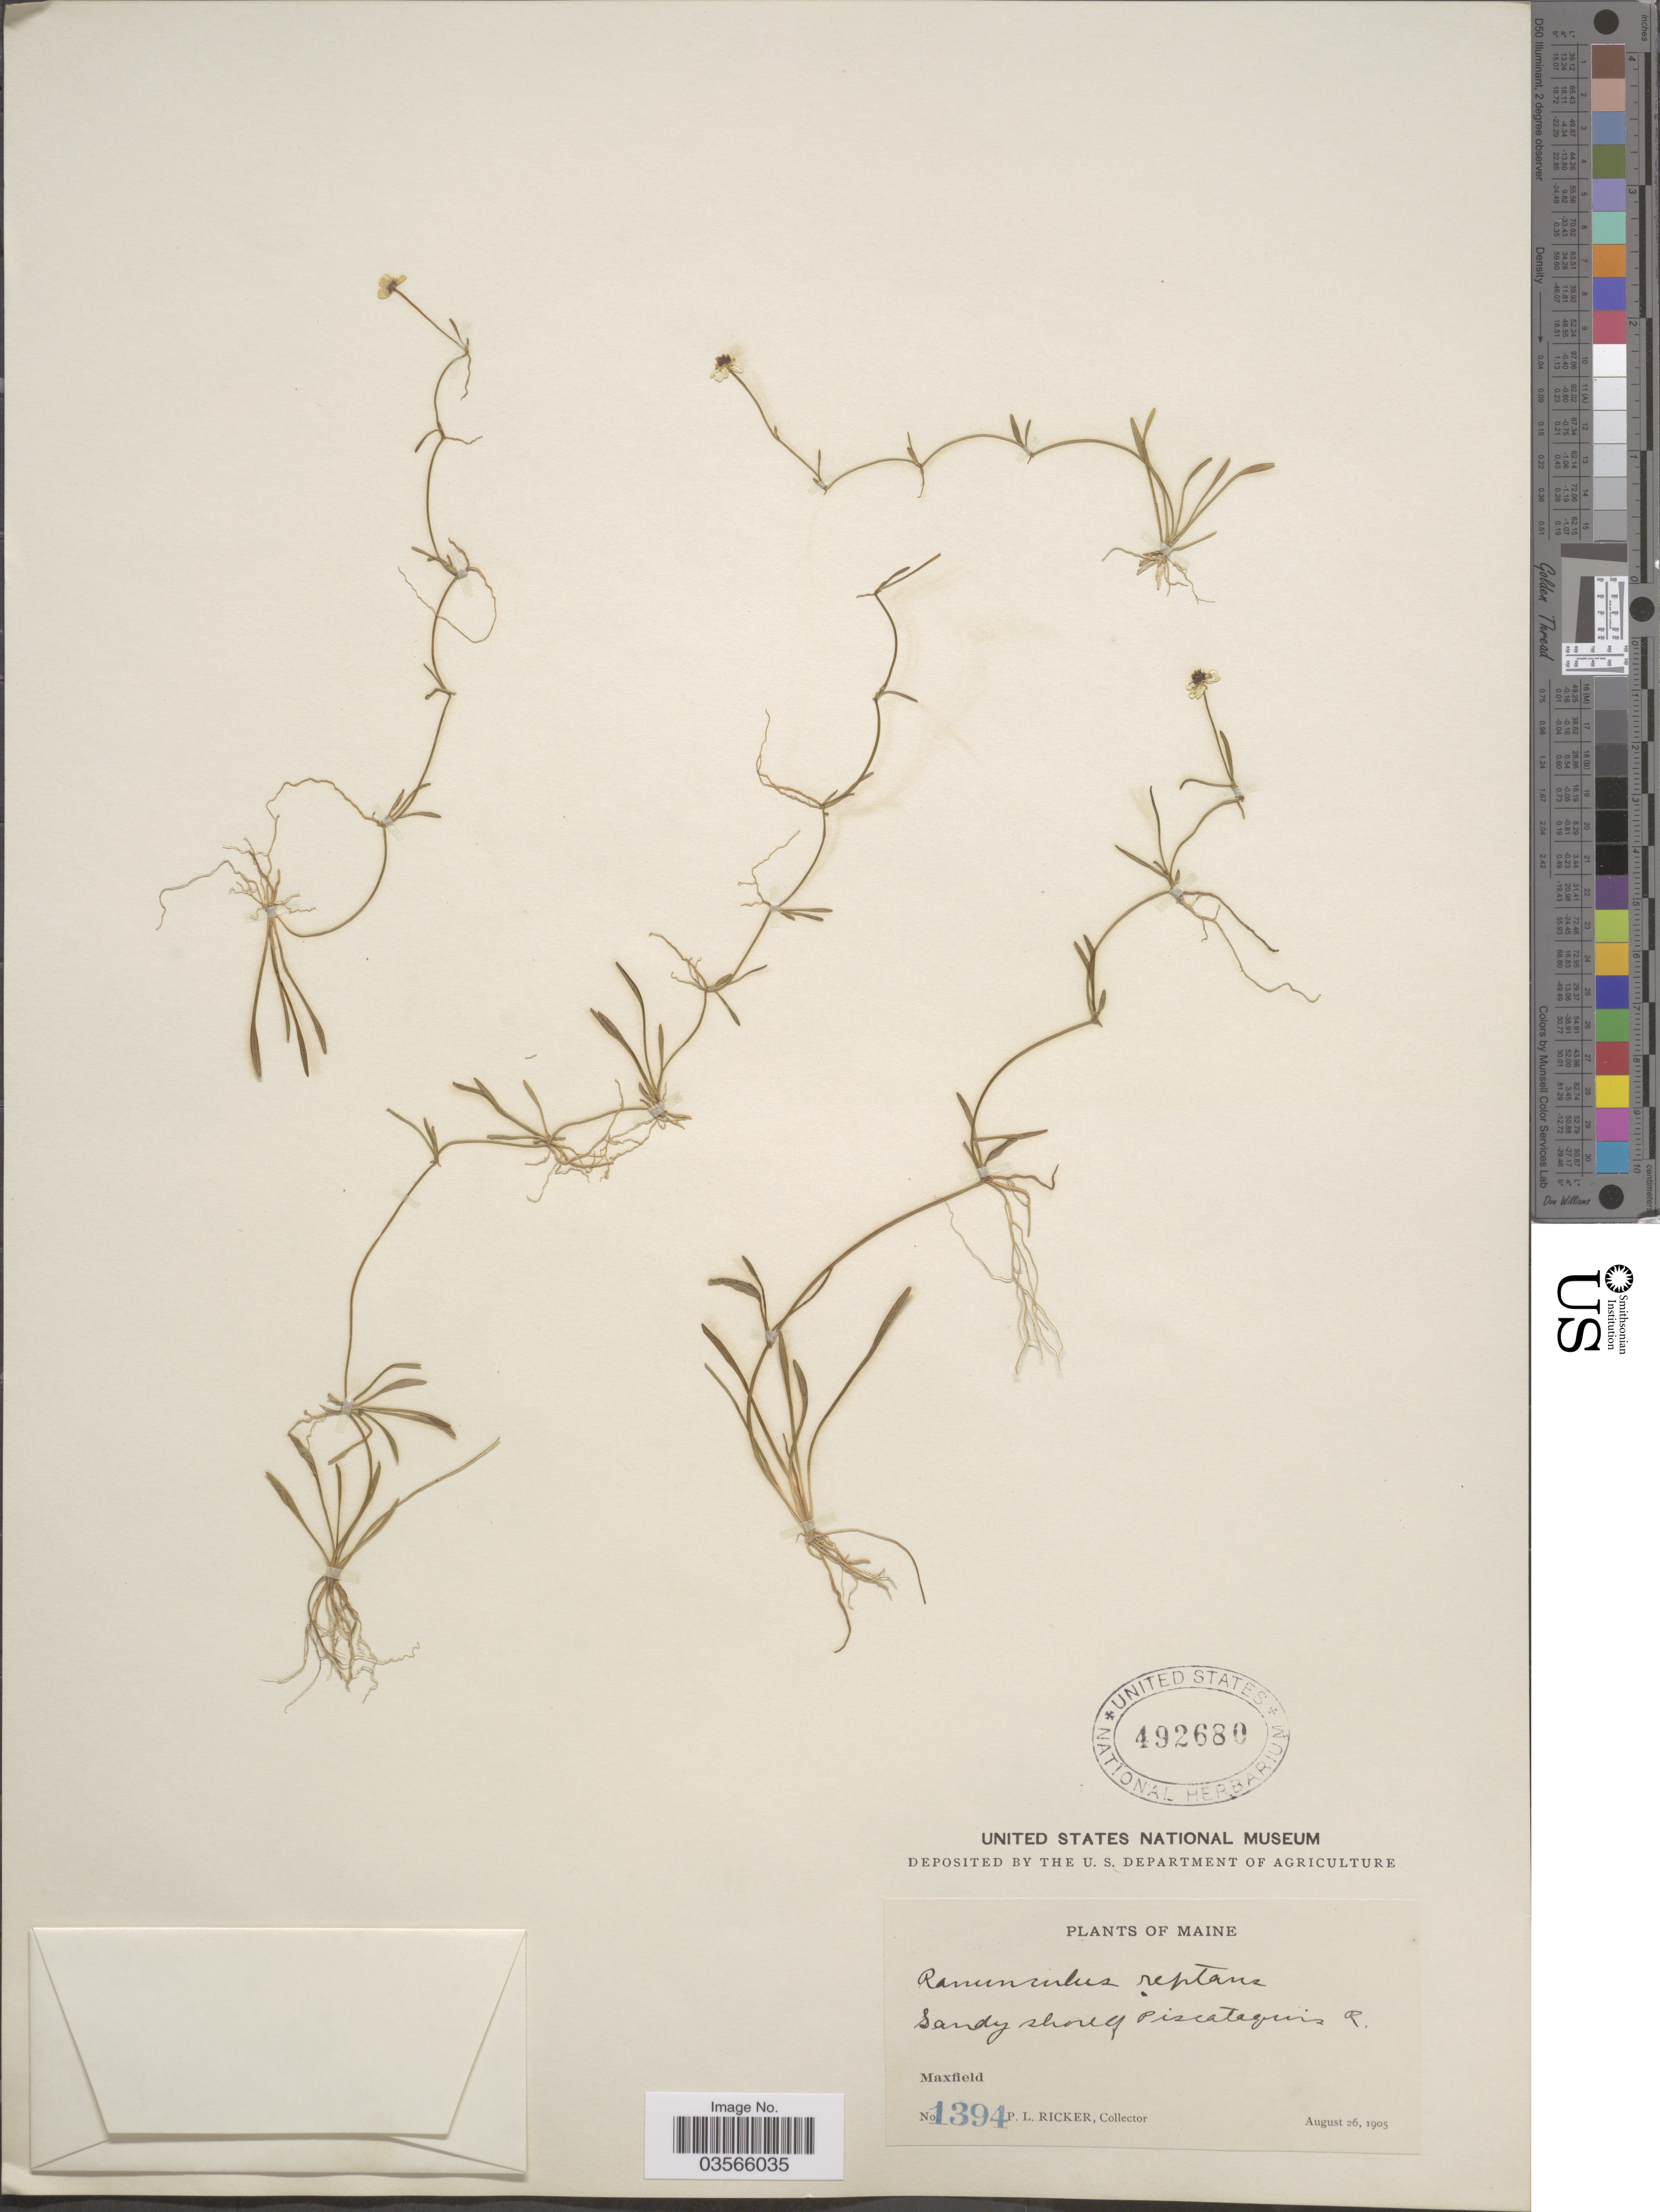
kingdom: Plantae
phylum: Tracheophyta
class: Magnoliopsida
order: Ranunculales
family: Ranunculaceae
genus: Ranunculus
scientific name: Ranunculus flammula var. filiformis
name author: (Michx.) Hook.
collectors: P. Ricker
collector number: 1394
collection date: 1905-08-26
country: United States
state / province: Maine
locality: Sandy shore of Piscataquis R. Maxfield.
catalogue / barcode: US 492680